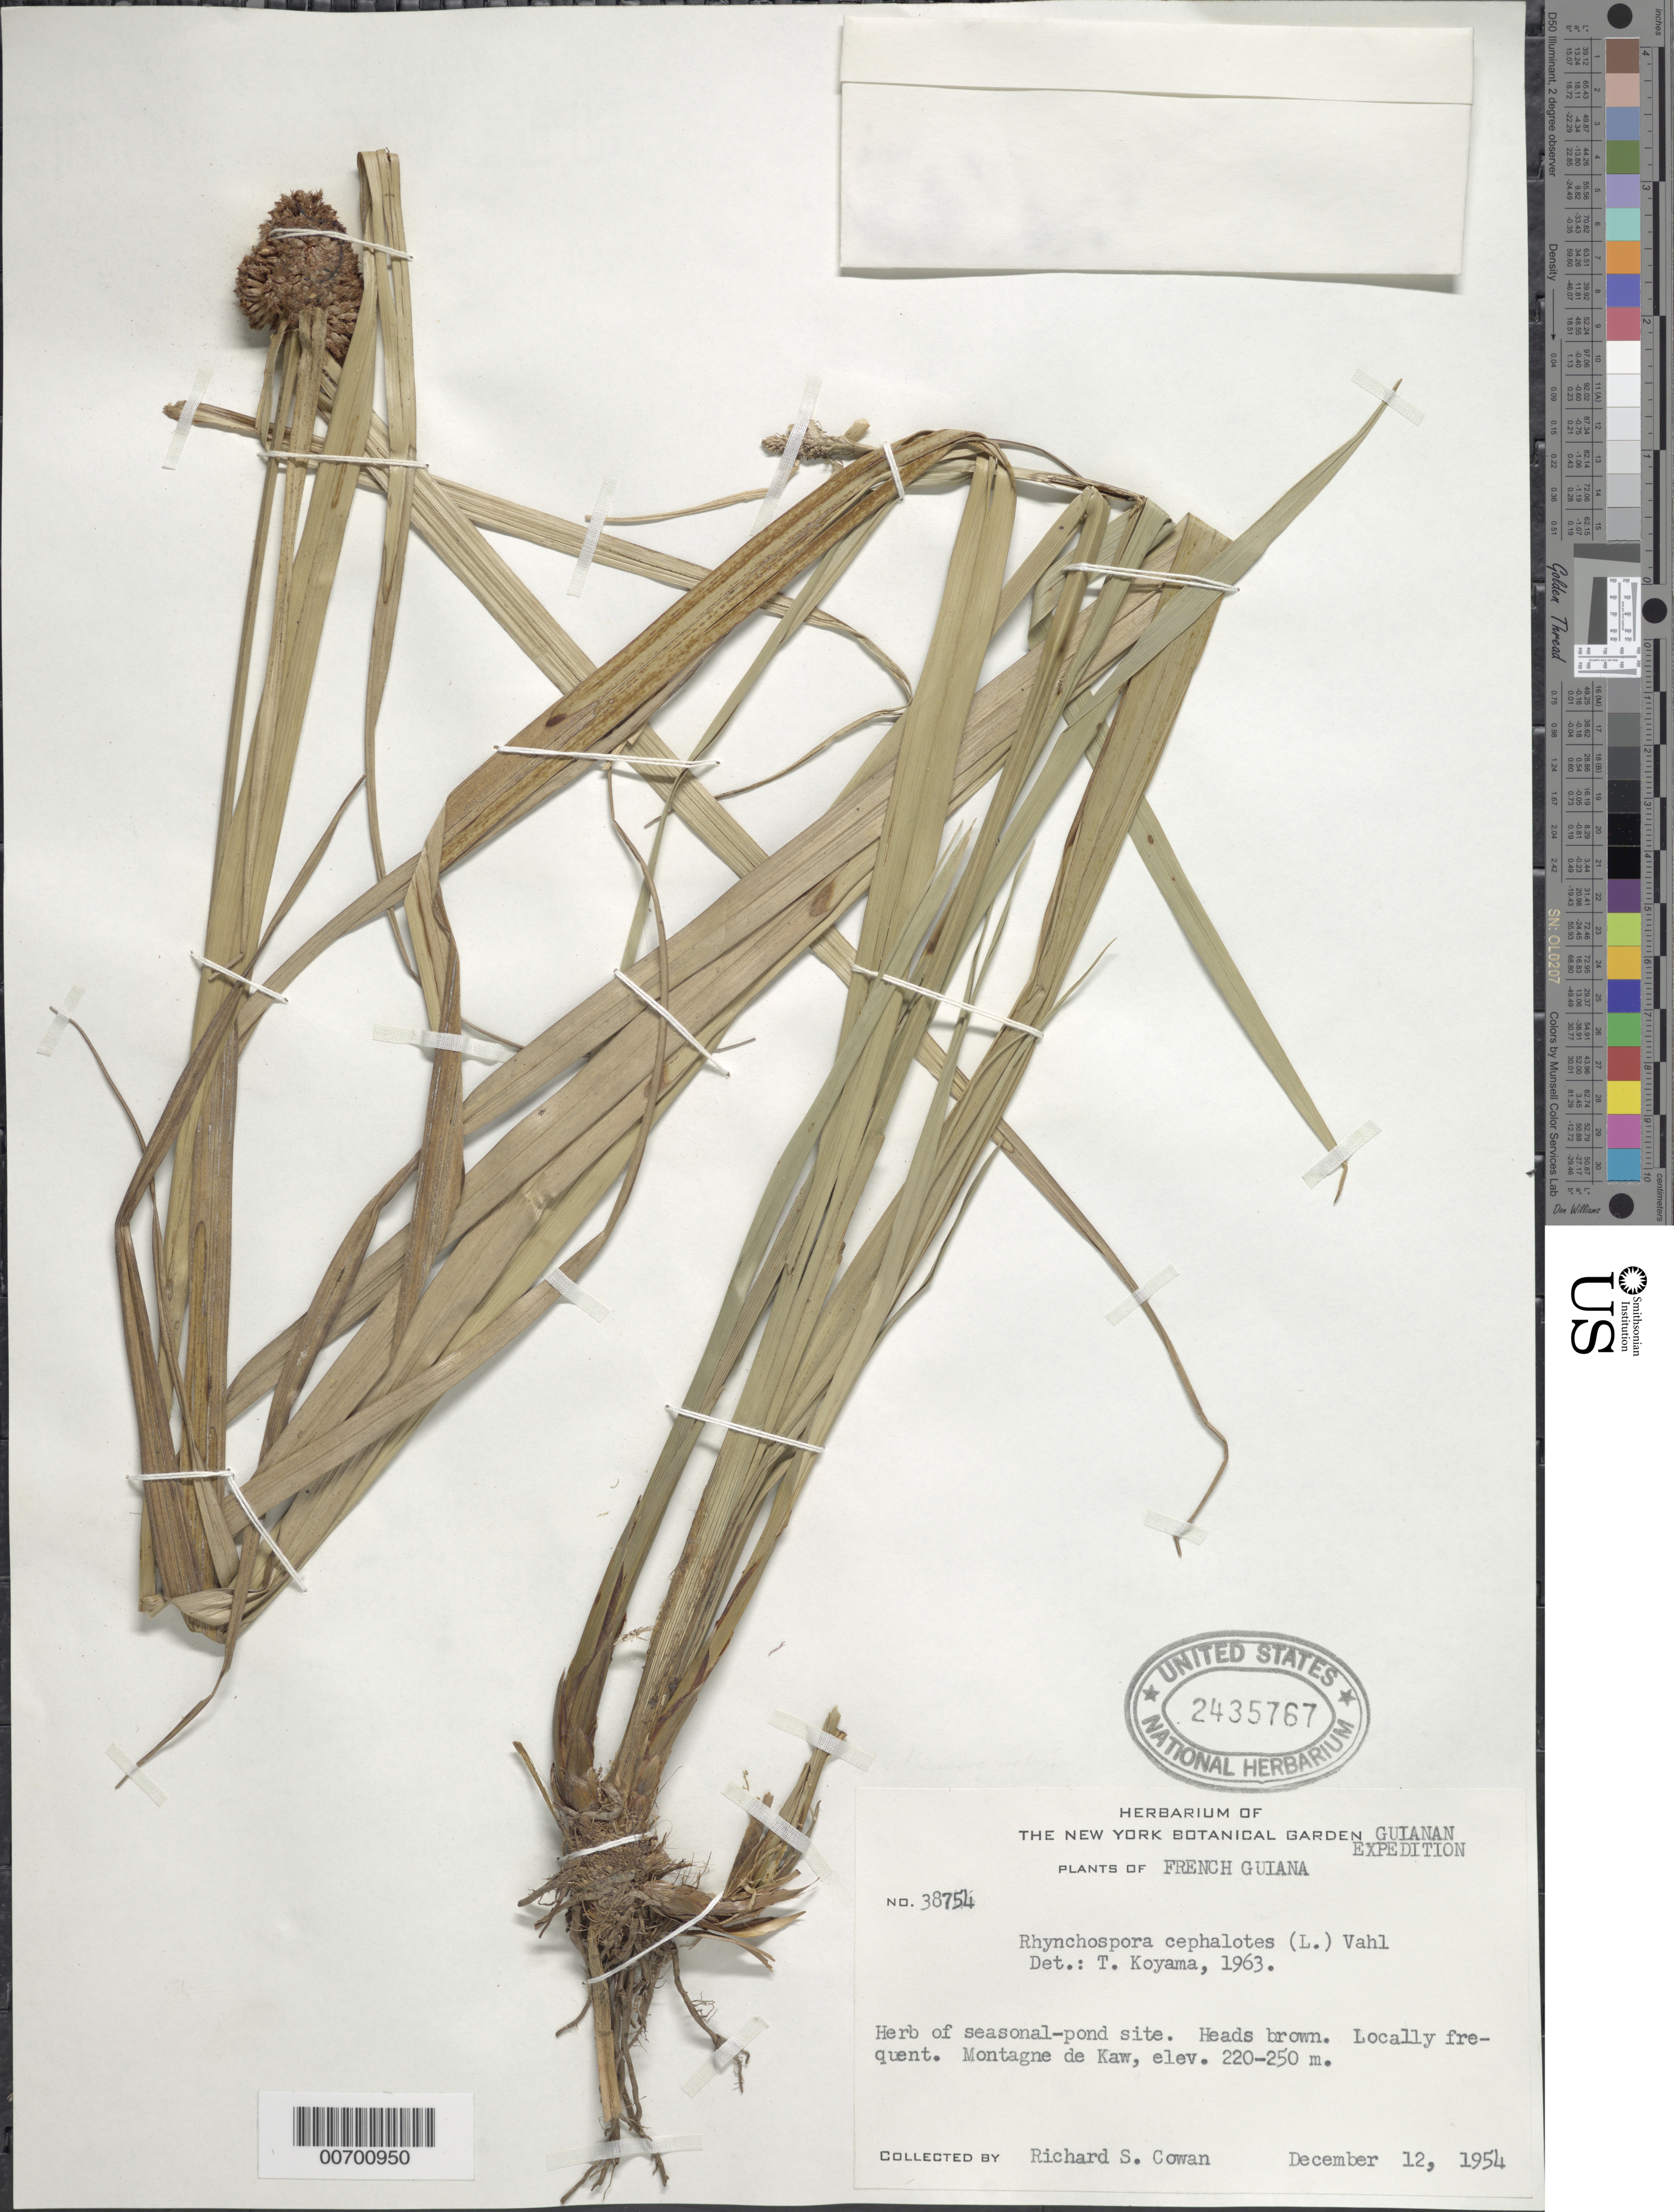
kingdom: Plantae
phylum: Tracheophyta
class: Liliopsida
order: Poales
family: Cyperaceae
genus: Rhynchospora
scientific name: Rhynchospora cephalotes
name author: (L.) Vahl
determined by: Koyama, Tetsuo M.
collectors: R. S. Cowan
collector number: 38754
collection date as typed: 12-Dec-54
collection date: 1954-12-12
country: French Guiana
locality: Montagne de Kaw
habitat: Seasonal pond site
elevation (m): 220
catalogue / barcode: US 2435767